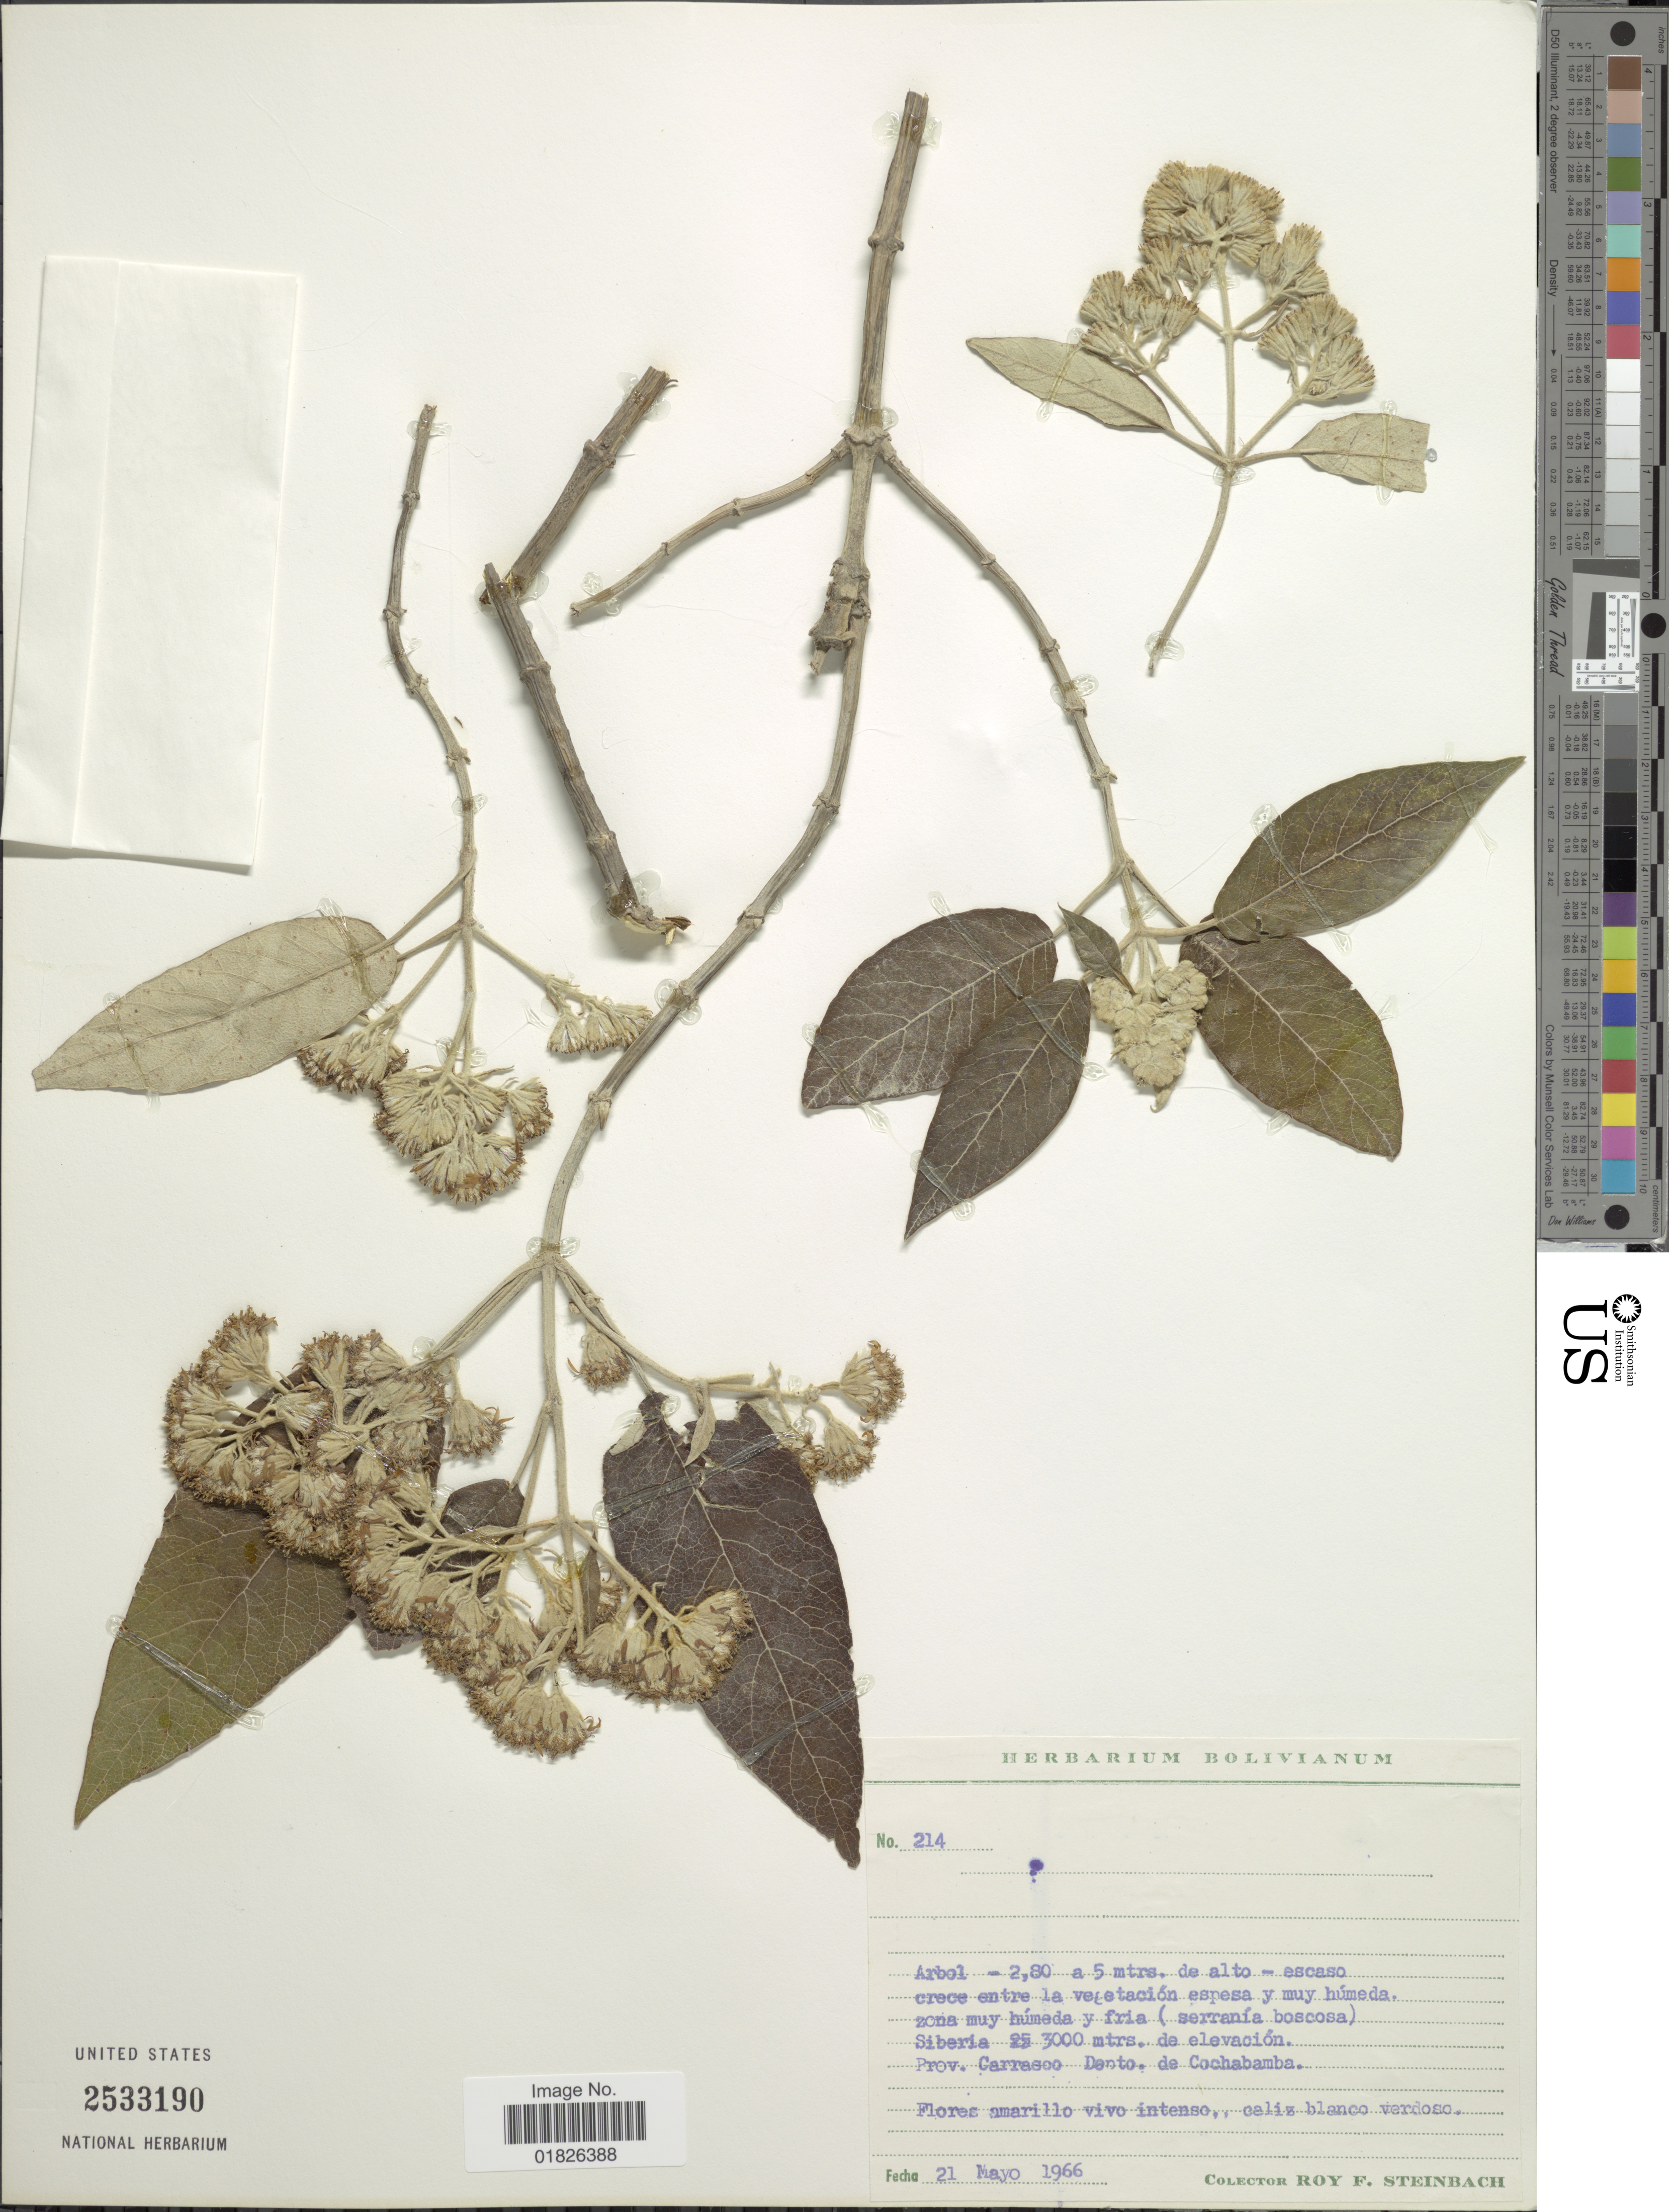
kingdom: Plantae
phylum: Tracheophyta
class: Magnoliopsida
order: Asterales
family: Asteraceae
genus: Gynoxys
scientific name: Gynoxys mandonii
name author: Sch. Bip. ex Rusby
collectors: R. F. Steinbach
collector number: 214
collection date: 1966-05-21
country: Bolivia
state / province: Cochabamba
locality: Siberia, Prov. Carrasco.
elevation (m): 3000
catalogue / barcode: US 2533190